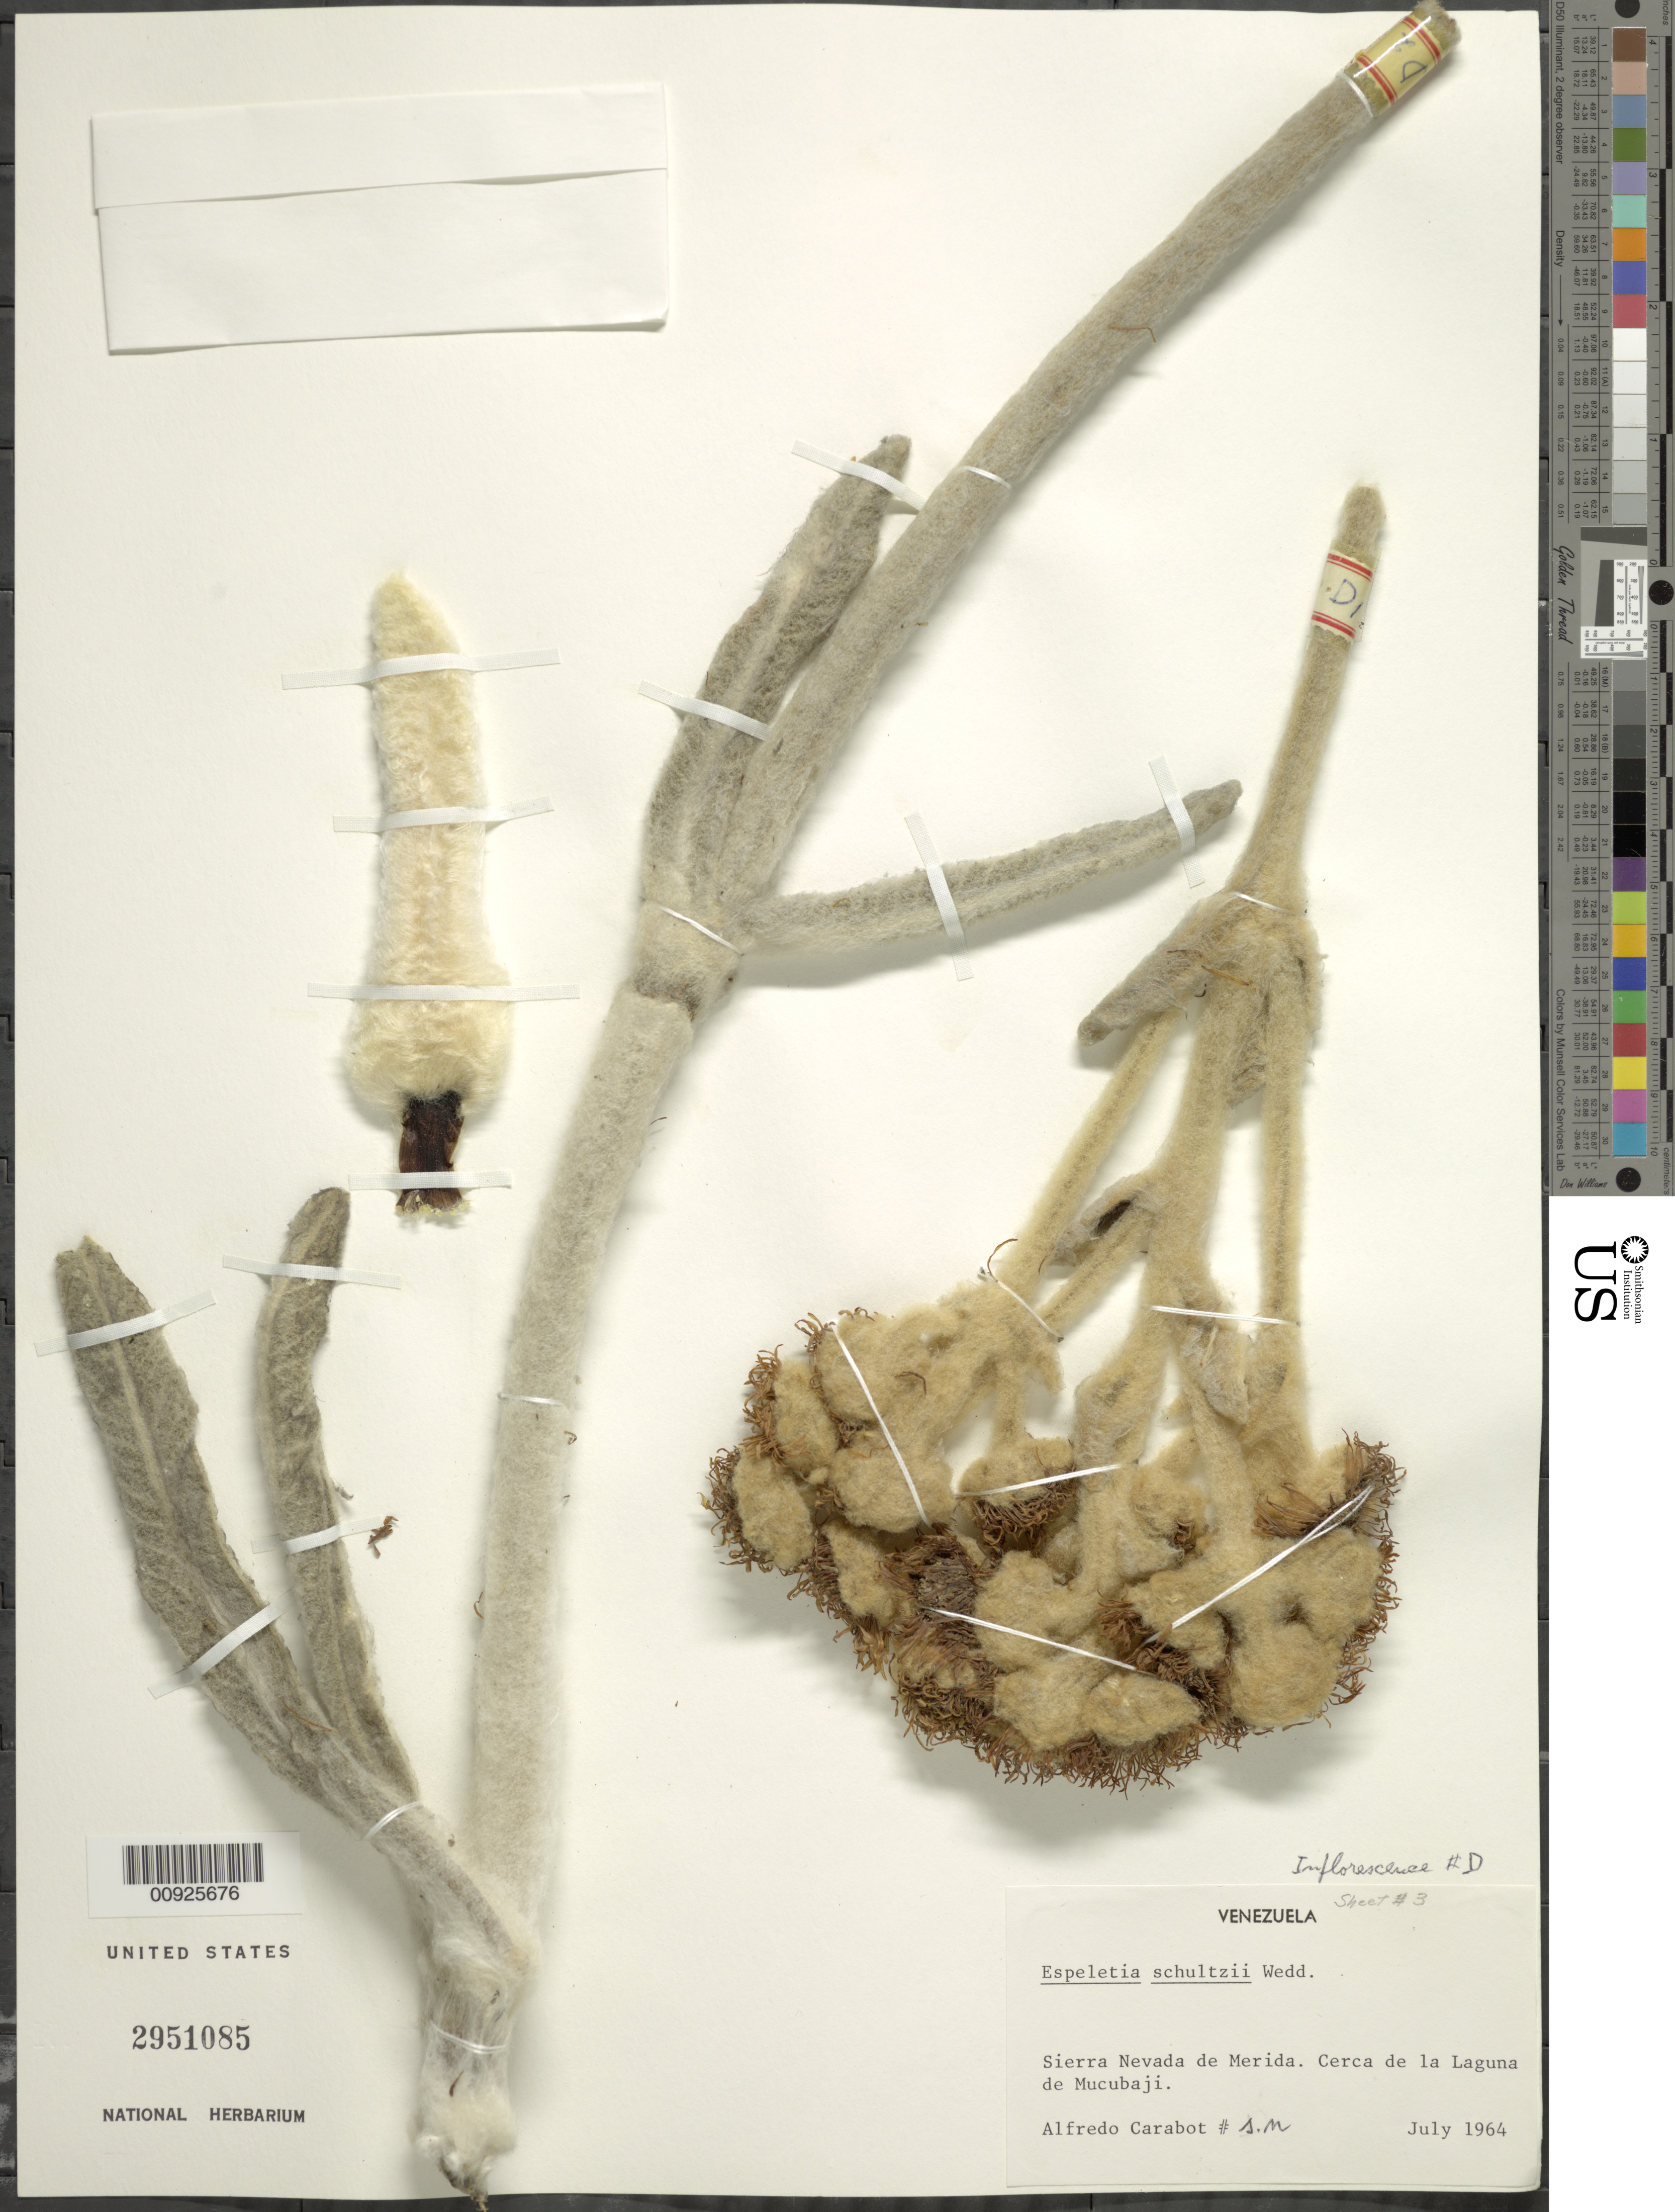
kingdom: Plantae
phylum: Tracheophyta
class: Magnoliopsida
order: Asterales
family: Asteraceae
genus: Espeletia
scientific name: Espeletia schultzii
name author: Wedd.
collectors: A. Carabot C.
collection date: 1964-07-01/1964-07-30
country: Venezuela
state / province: Mérida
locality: Sierra Nevada de Mérida. Cerca de la Laguna de Mucubají.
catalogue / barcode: US 2951085